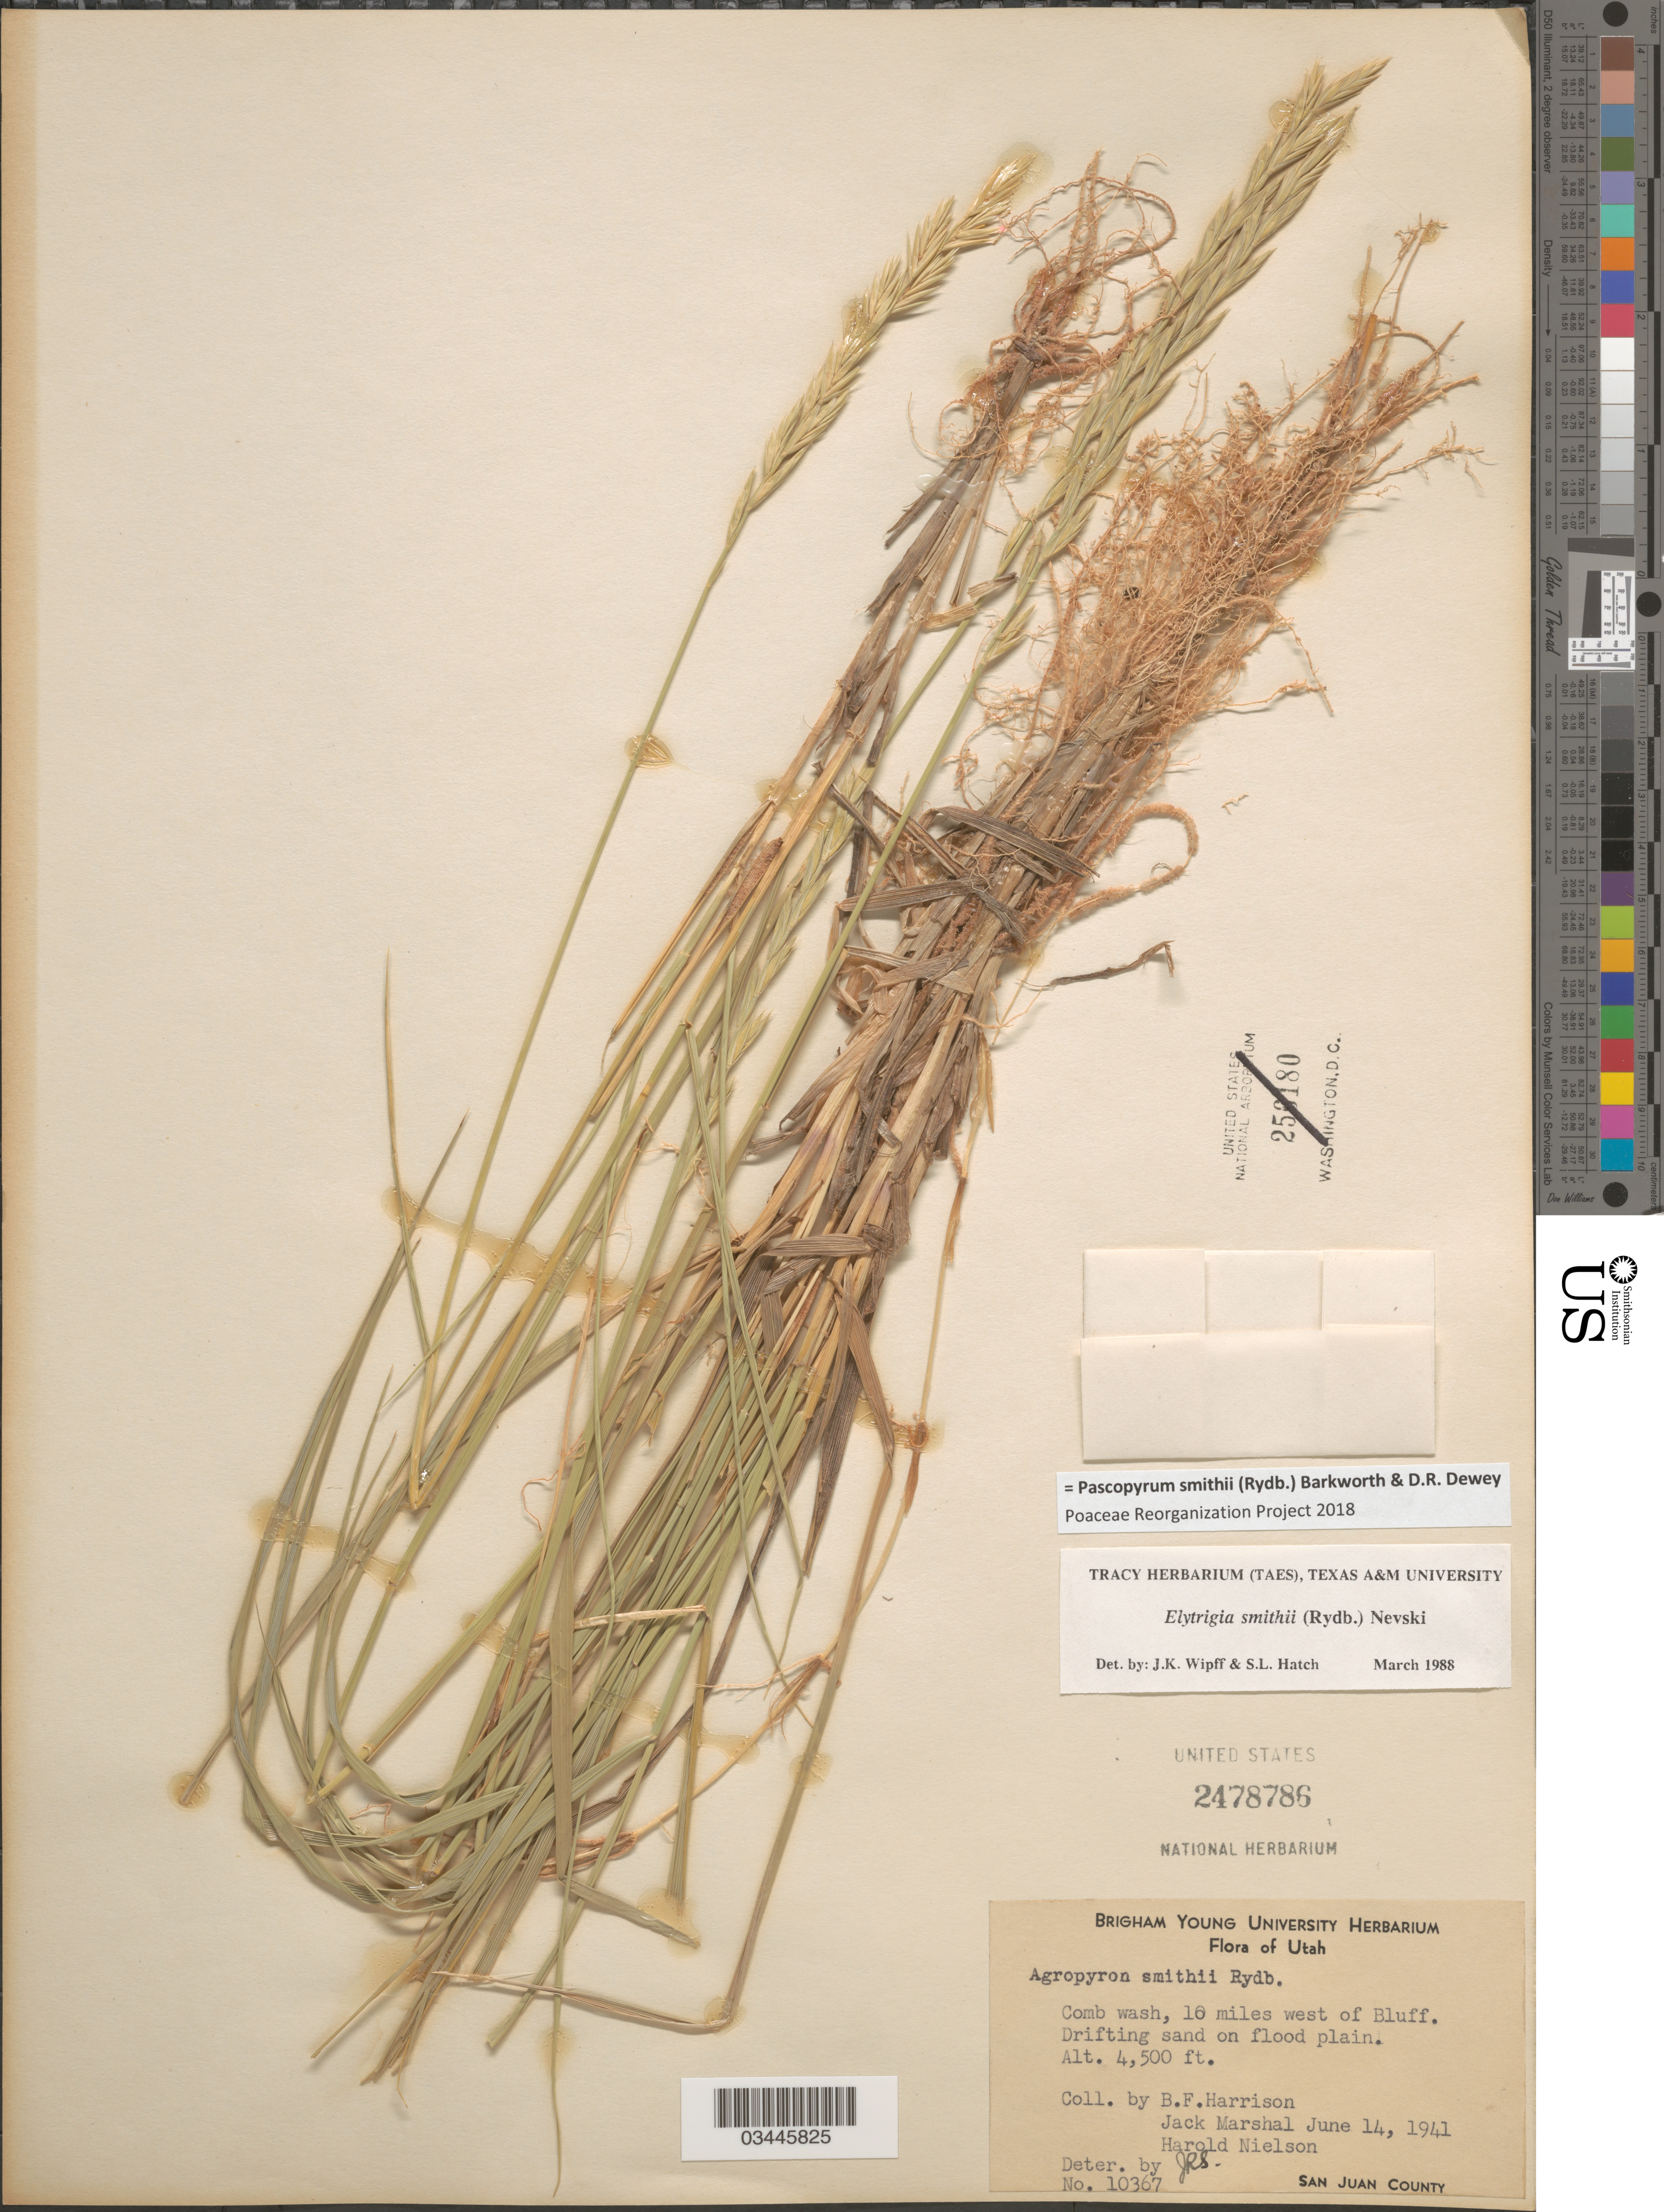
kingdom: Plantae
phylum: Tracheophyta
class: Liliopsida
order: Poales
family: Poaceae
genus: Pascopyrum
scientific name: Pascopyrum smithii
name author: (Rydb.) Barkworth & Dewey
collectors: B. F. Harrison, J. Marshal & H. Nielson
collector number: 10367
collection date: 1941-06-14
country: United States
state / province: Utah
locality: Comb wash, 10 miles west of Bluff. Drifting sand on flood plain. San Juan County.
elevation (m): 1372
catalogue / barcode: US 2478786